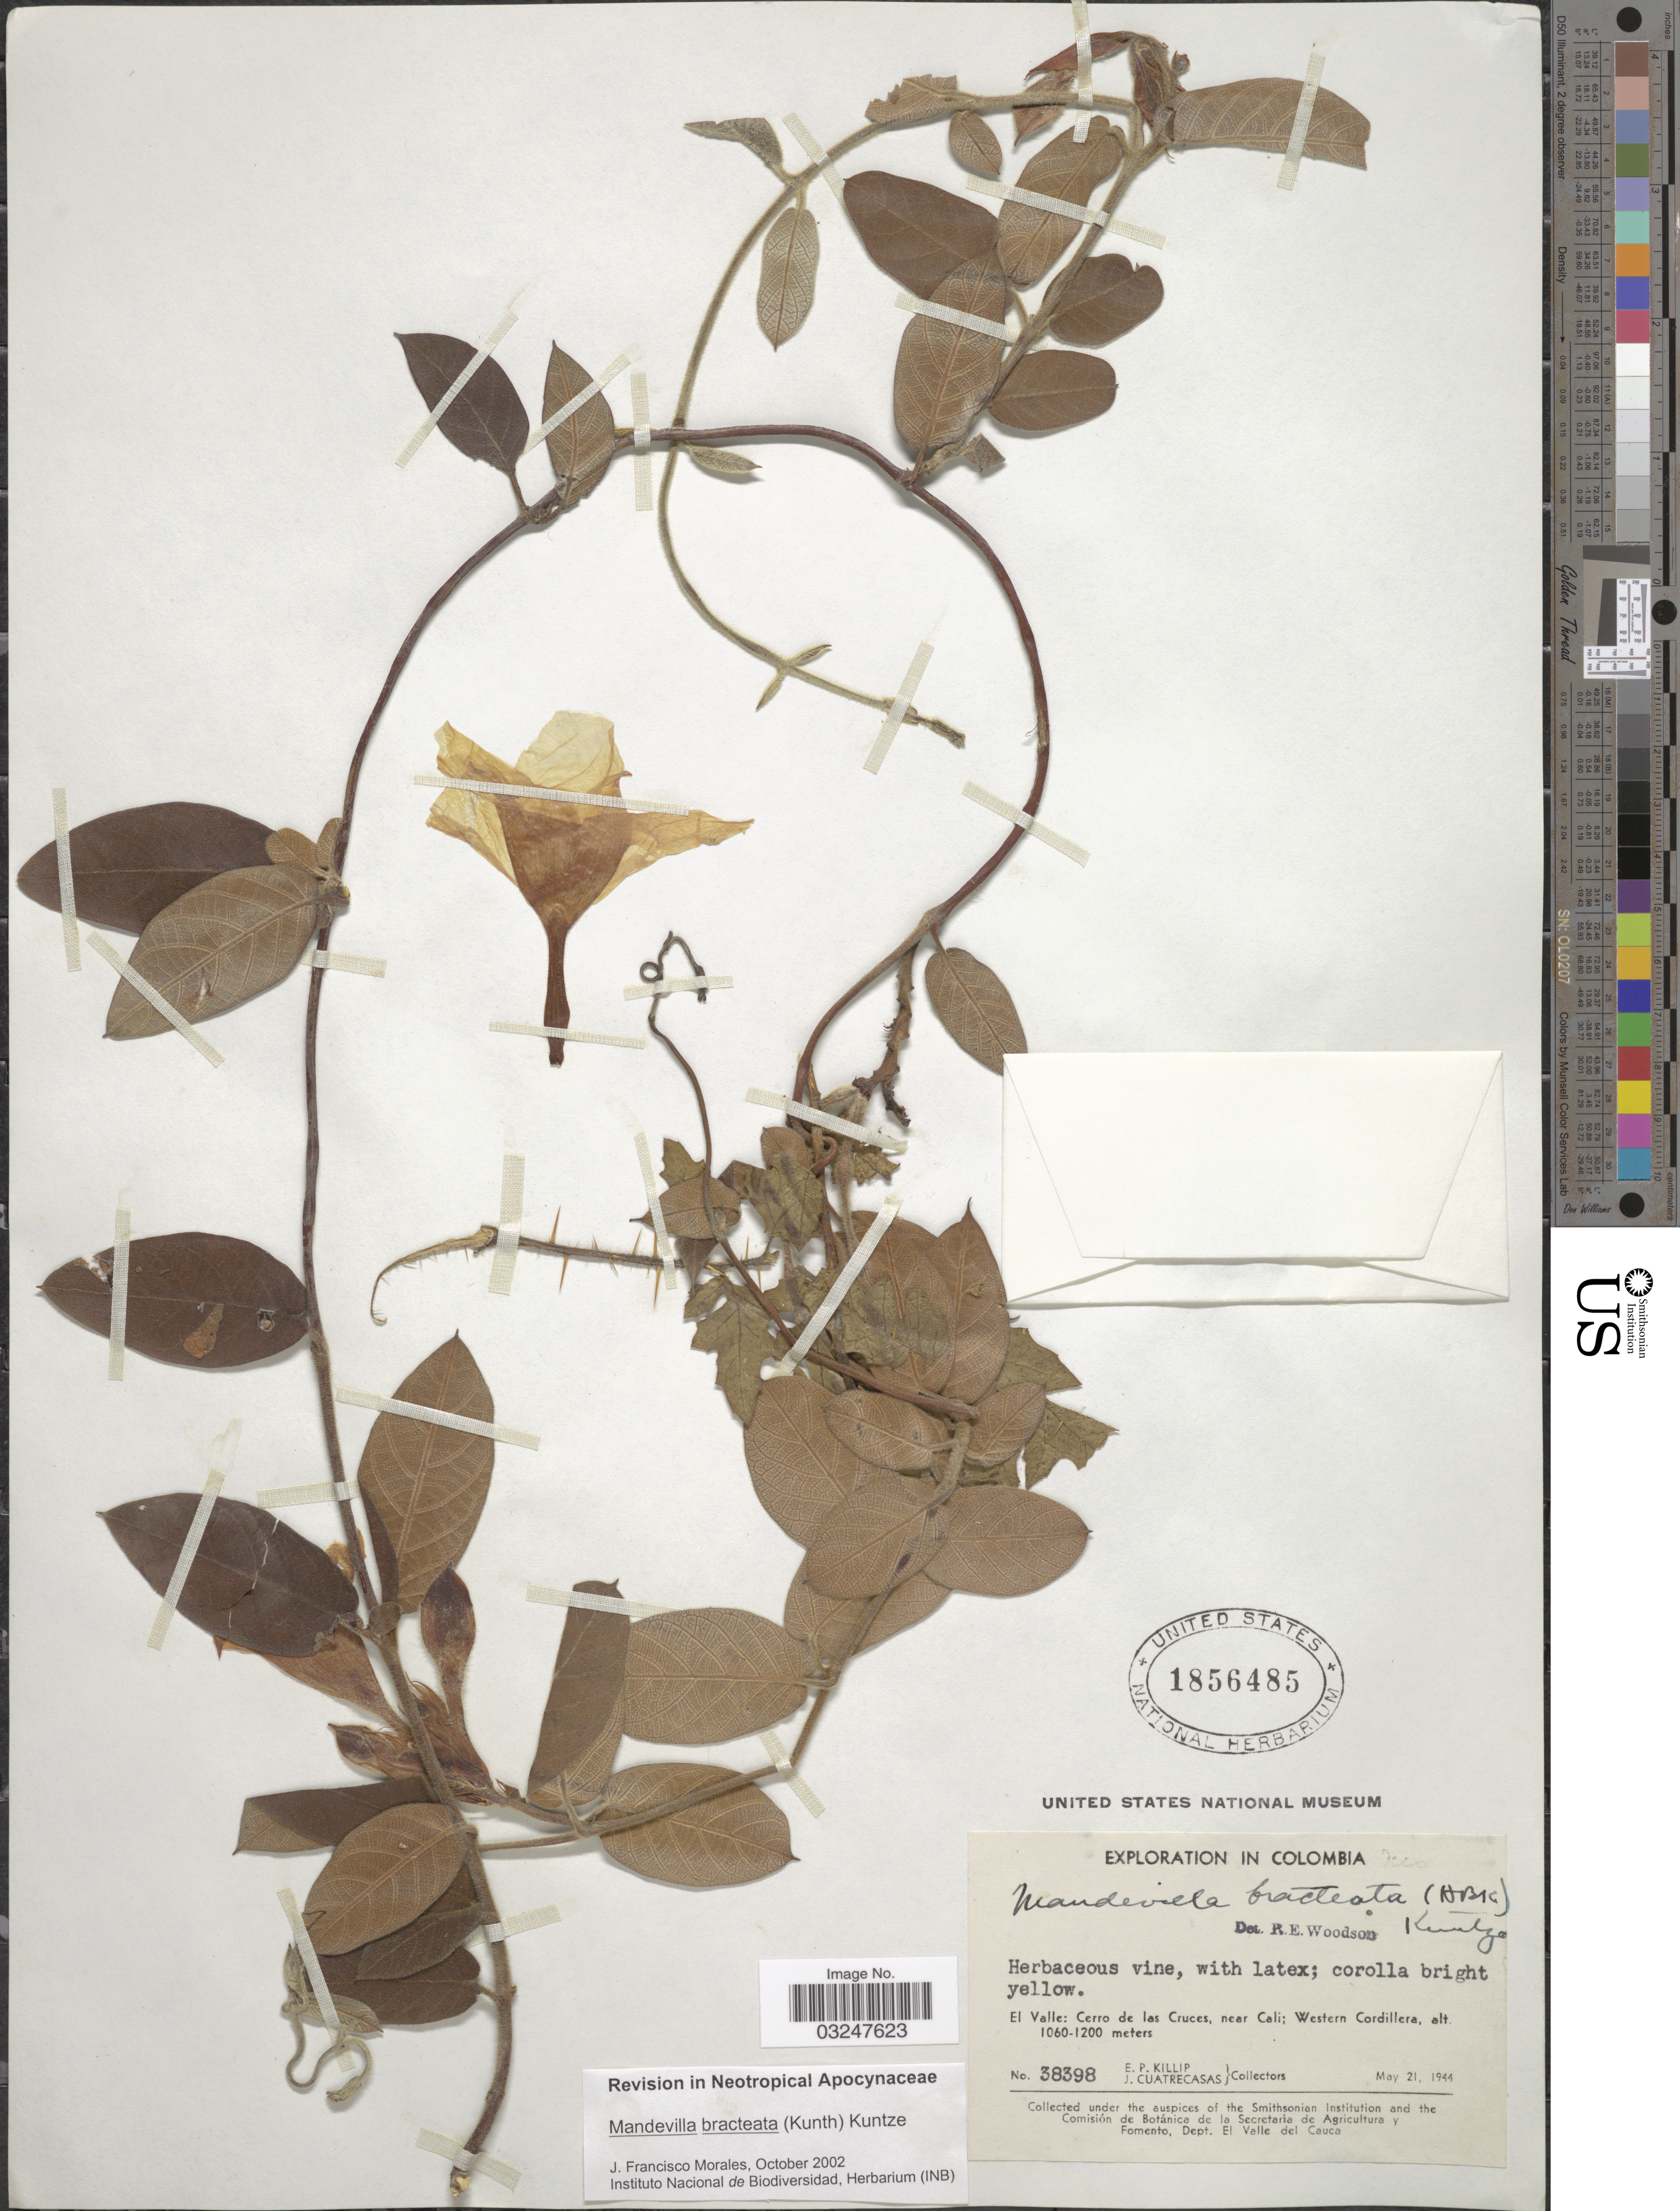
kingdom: Plantae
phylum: Tracheophyta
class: Magnoliopsida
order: Gentianales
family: Apocynaceae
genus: Mandevilla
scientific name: Mandevilla bracteata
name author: (Kunth) Kuntze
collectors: E. P. Killip & J. Cuatrecasas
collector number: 38398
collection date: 1944-05-21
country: Colombia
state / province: Valle del Cauca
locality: El Valle: Cerro de las Cruces, near Cali; Western Cordillera.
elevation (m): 1060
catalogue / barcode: US 1856485